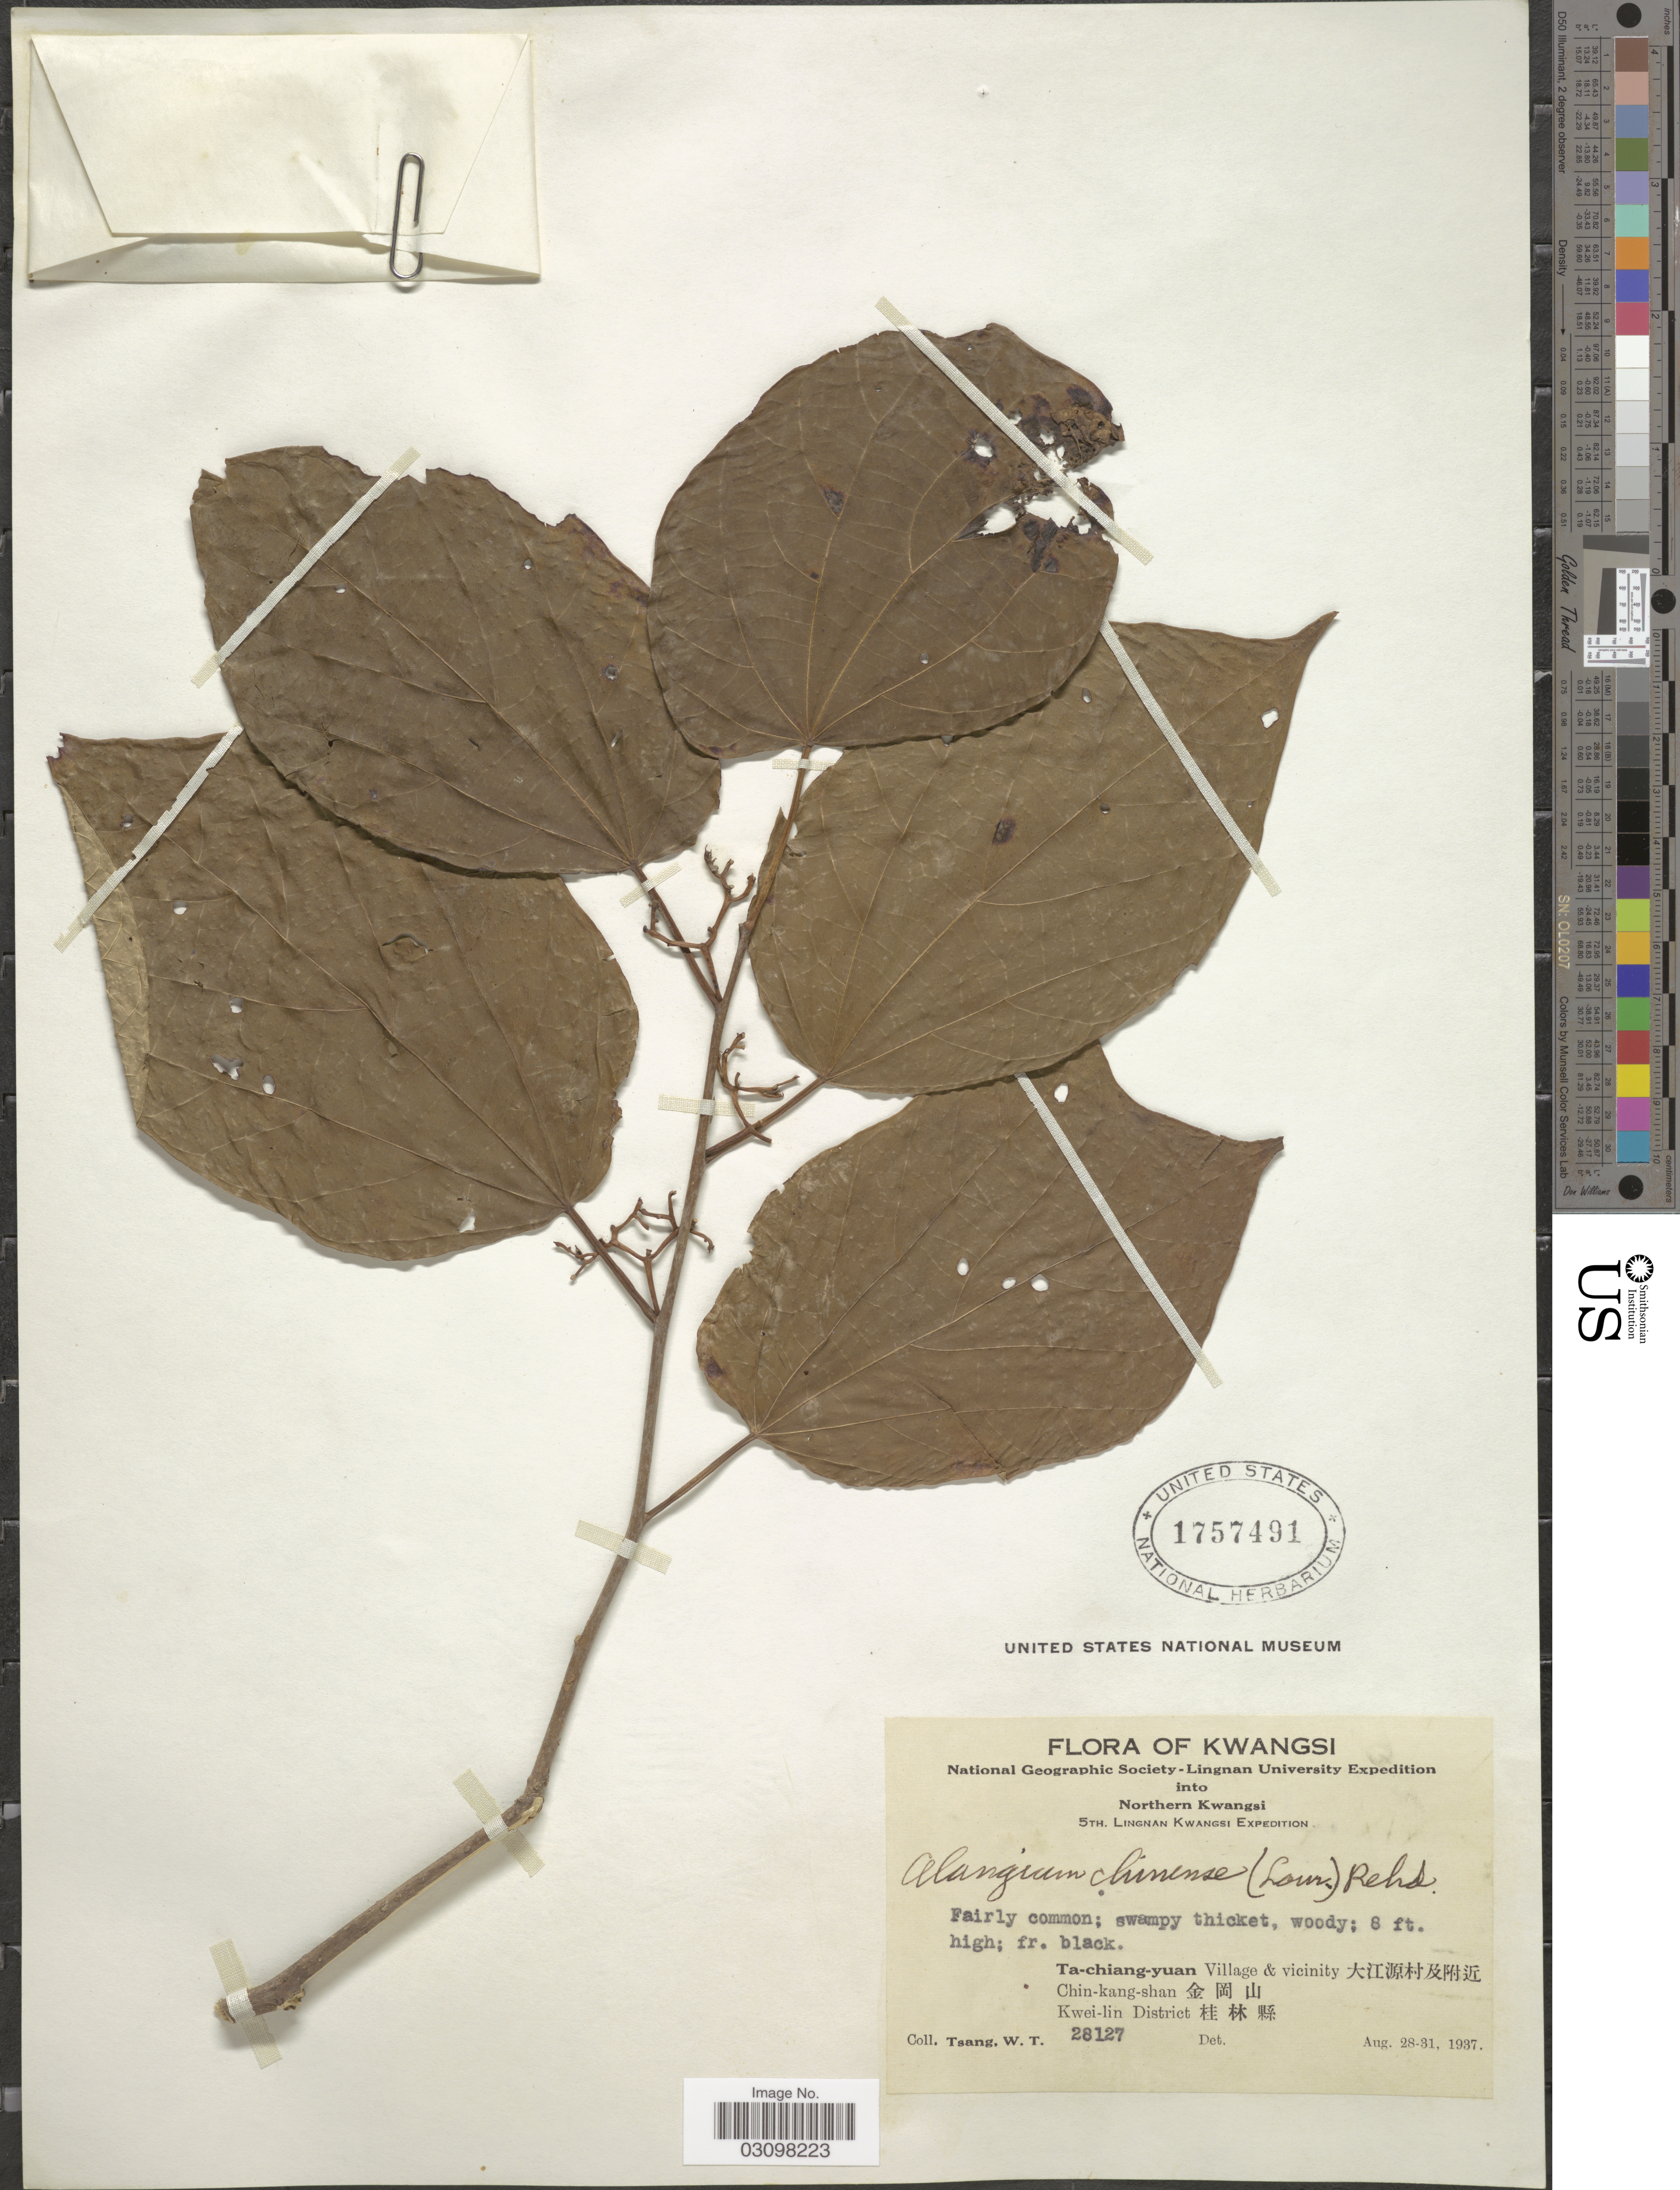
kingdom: Plantae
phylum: Tracheophyta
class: Magnoliopsida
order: Cornales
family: Cornaceae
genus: Alangium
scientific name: Alangium chinense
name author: (Harms) Rehder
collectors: W. T. Tsang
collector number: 28127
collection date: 1937-08-28/1937-08-31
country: China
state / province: Guangxi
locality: Northern Kwangsi. Ta-chiang-yuan Village & vicinity Chin-kang-shan Kwei-lin District.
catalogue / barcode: US 1757491